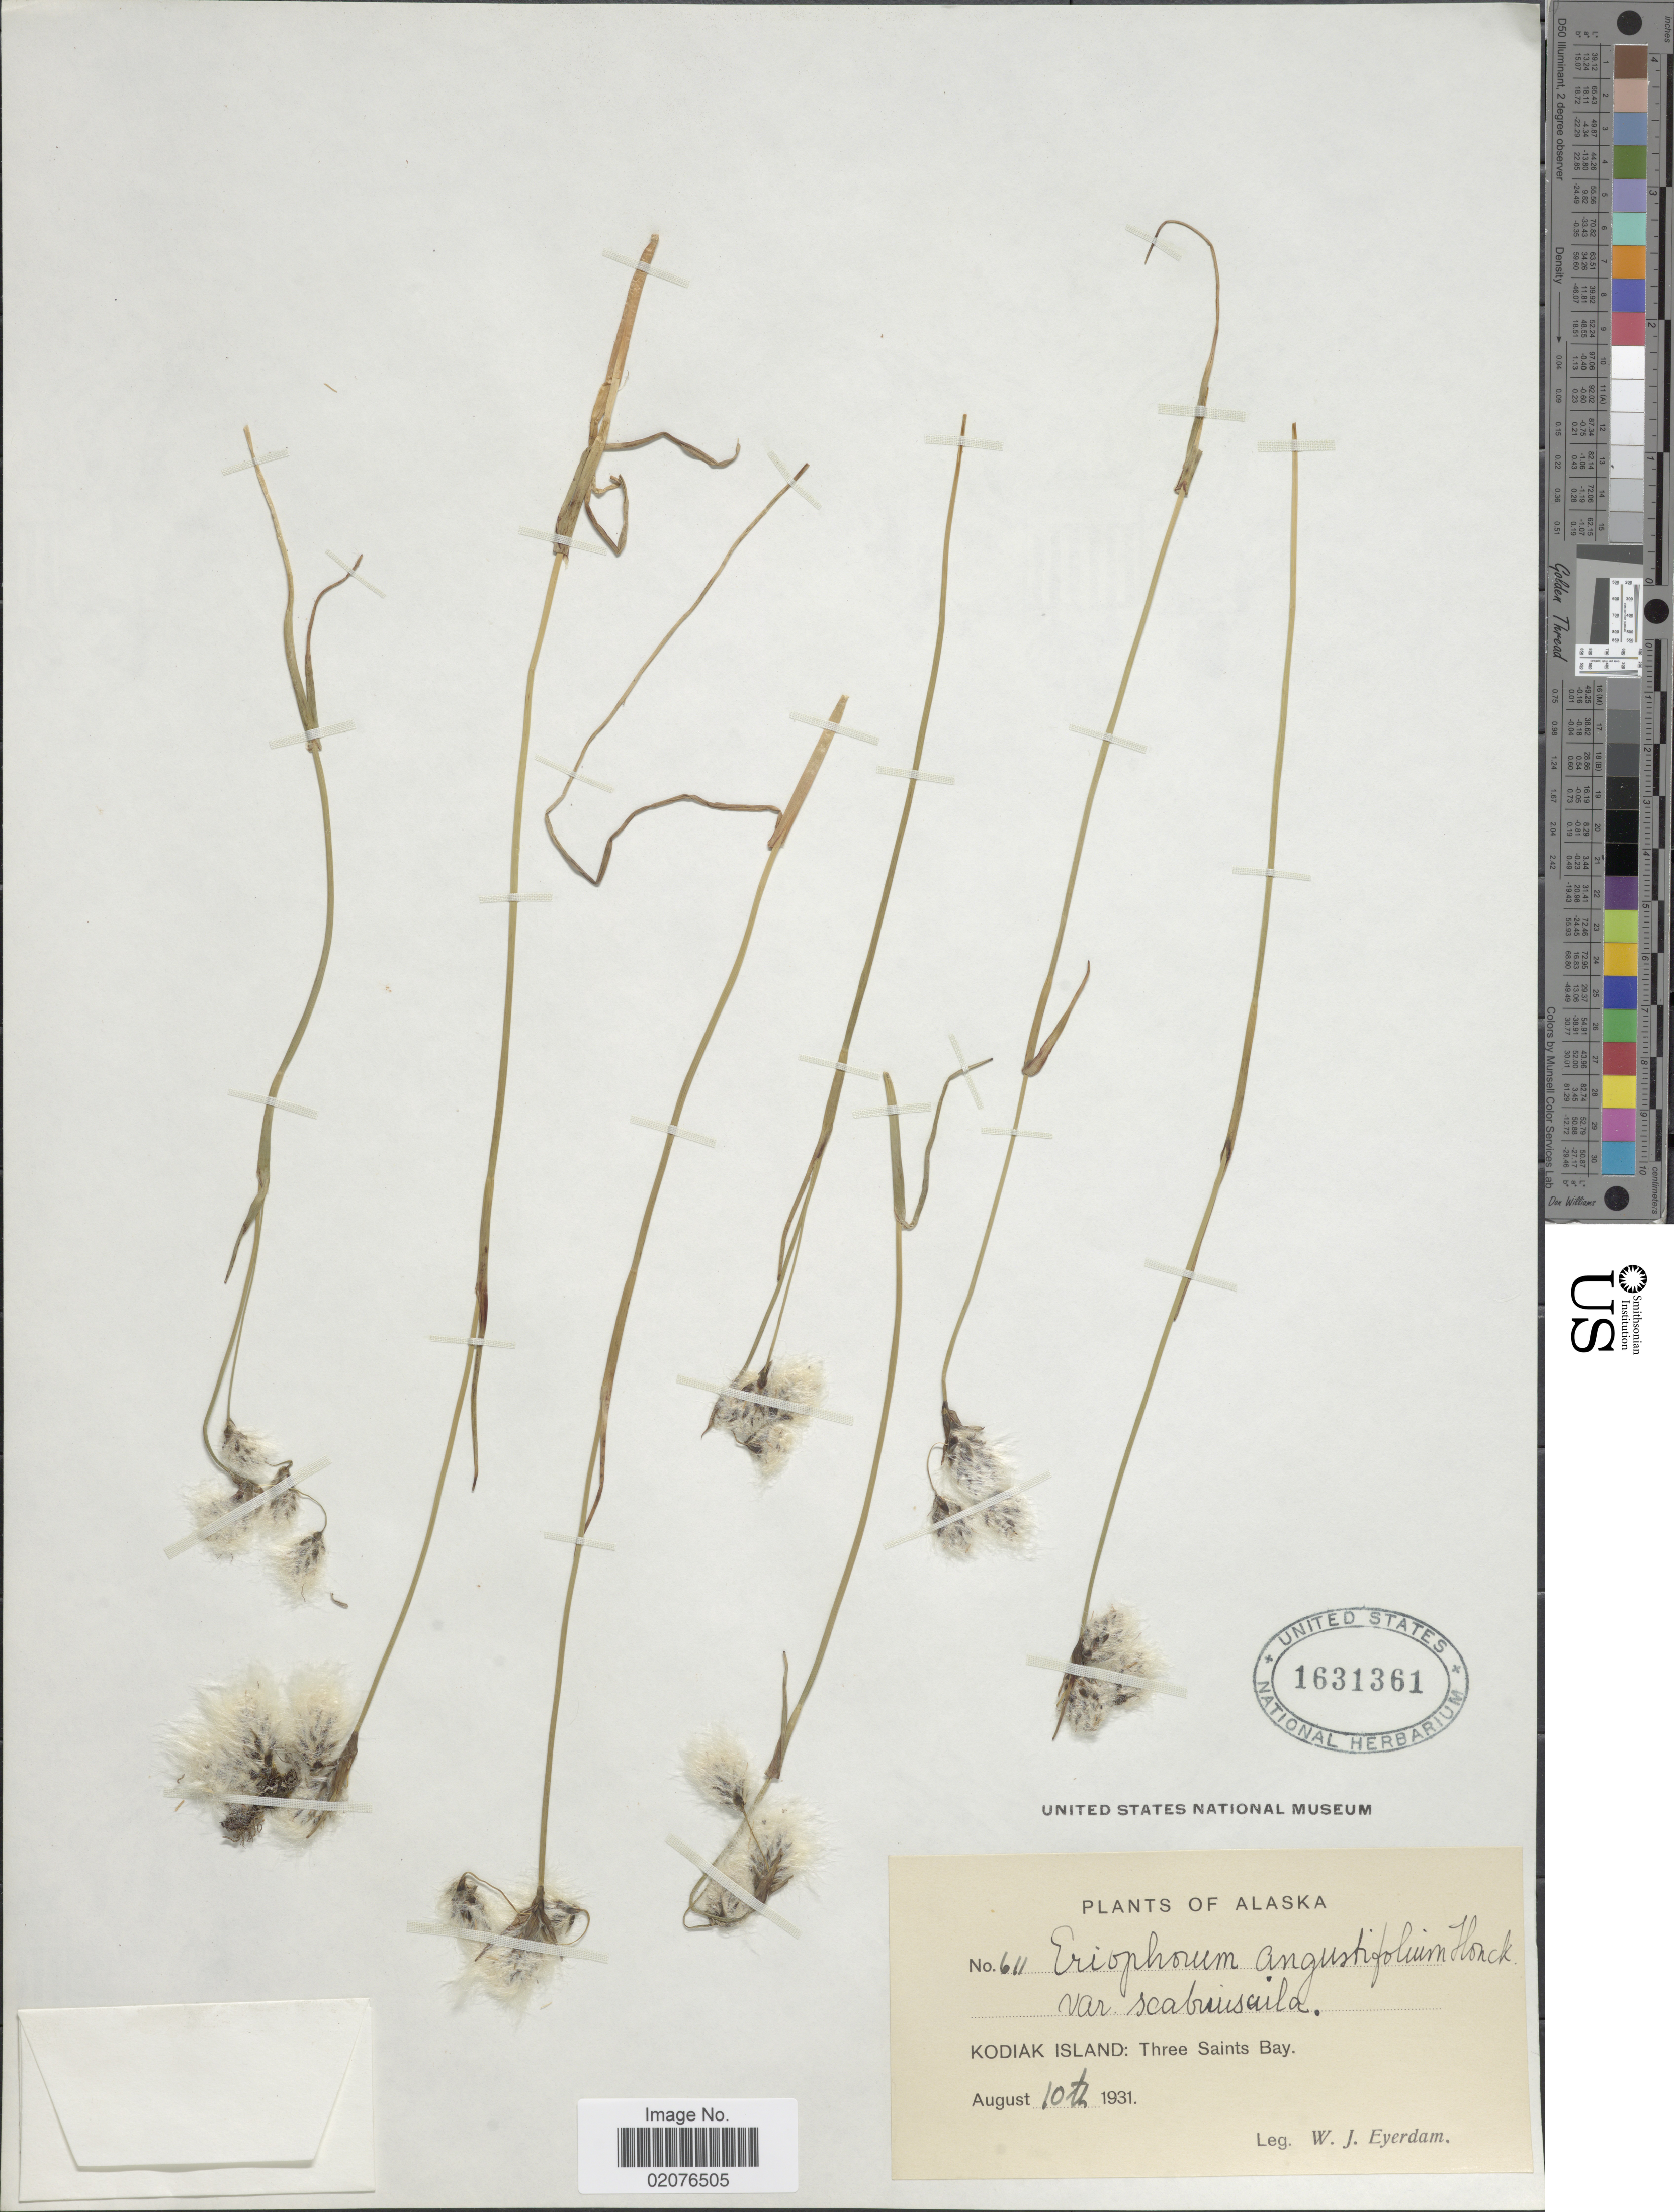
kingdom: Plantae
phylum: Tracheophyta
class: Liliopsida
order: Poales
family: Cyperaceae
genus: Eriophorum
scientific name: Eriophorum angustifolium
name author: Honck.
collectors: W. J. Eyerdam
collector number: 611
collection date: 1931-08-10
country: United States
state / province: Alaska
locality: Kodiak Island: Three Saints Bay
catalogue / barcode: US 1631361